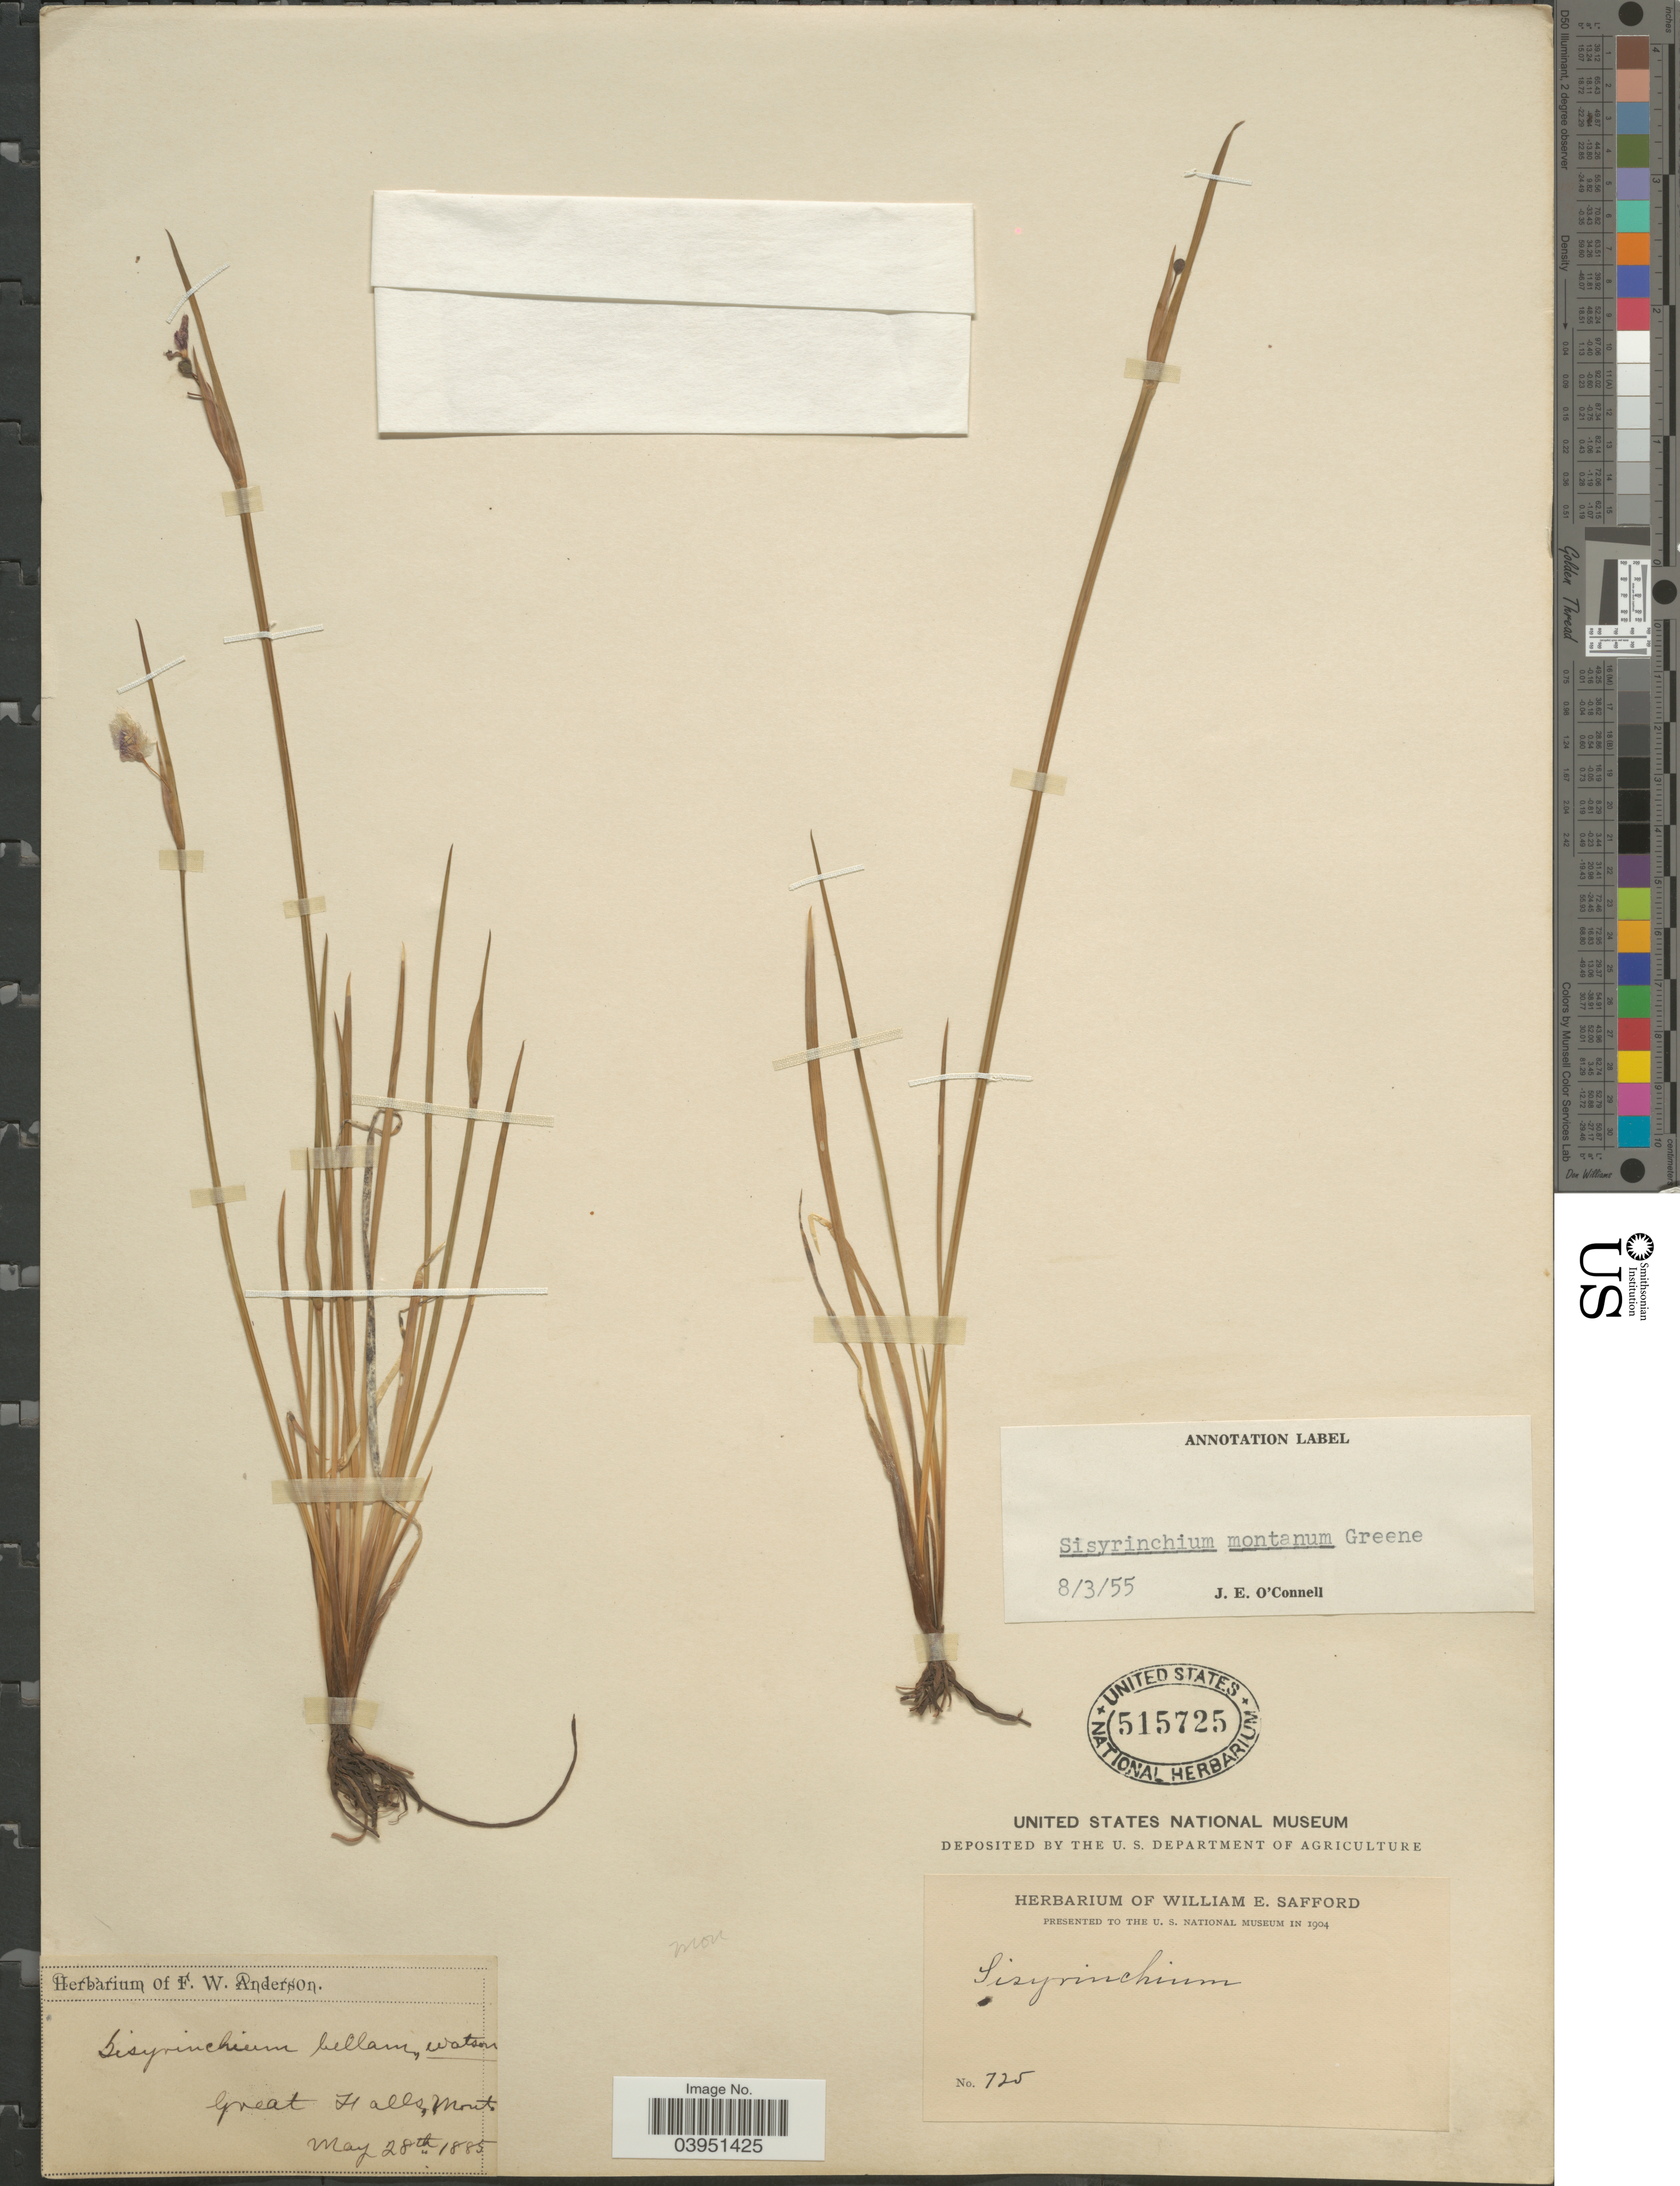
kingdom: Plantae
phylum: Tracheophyta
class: Liliopsida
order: Asparagales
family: Iridaceae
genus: Sisyrinchium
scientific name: Sisyrinchium montanum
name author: Greene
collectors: ex herb. F.W. Anderson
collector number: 725?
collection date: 1885-05-28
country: United States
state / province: Montana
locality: Great Falls.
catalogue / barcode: US 515725